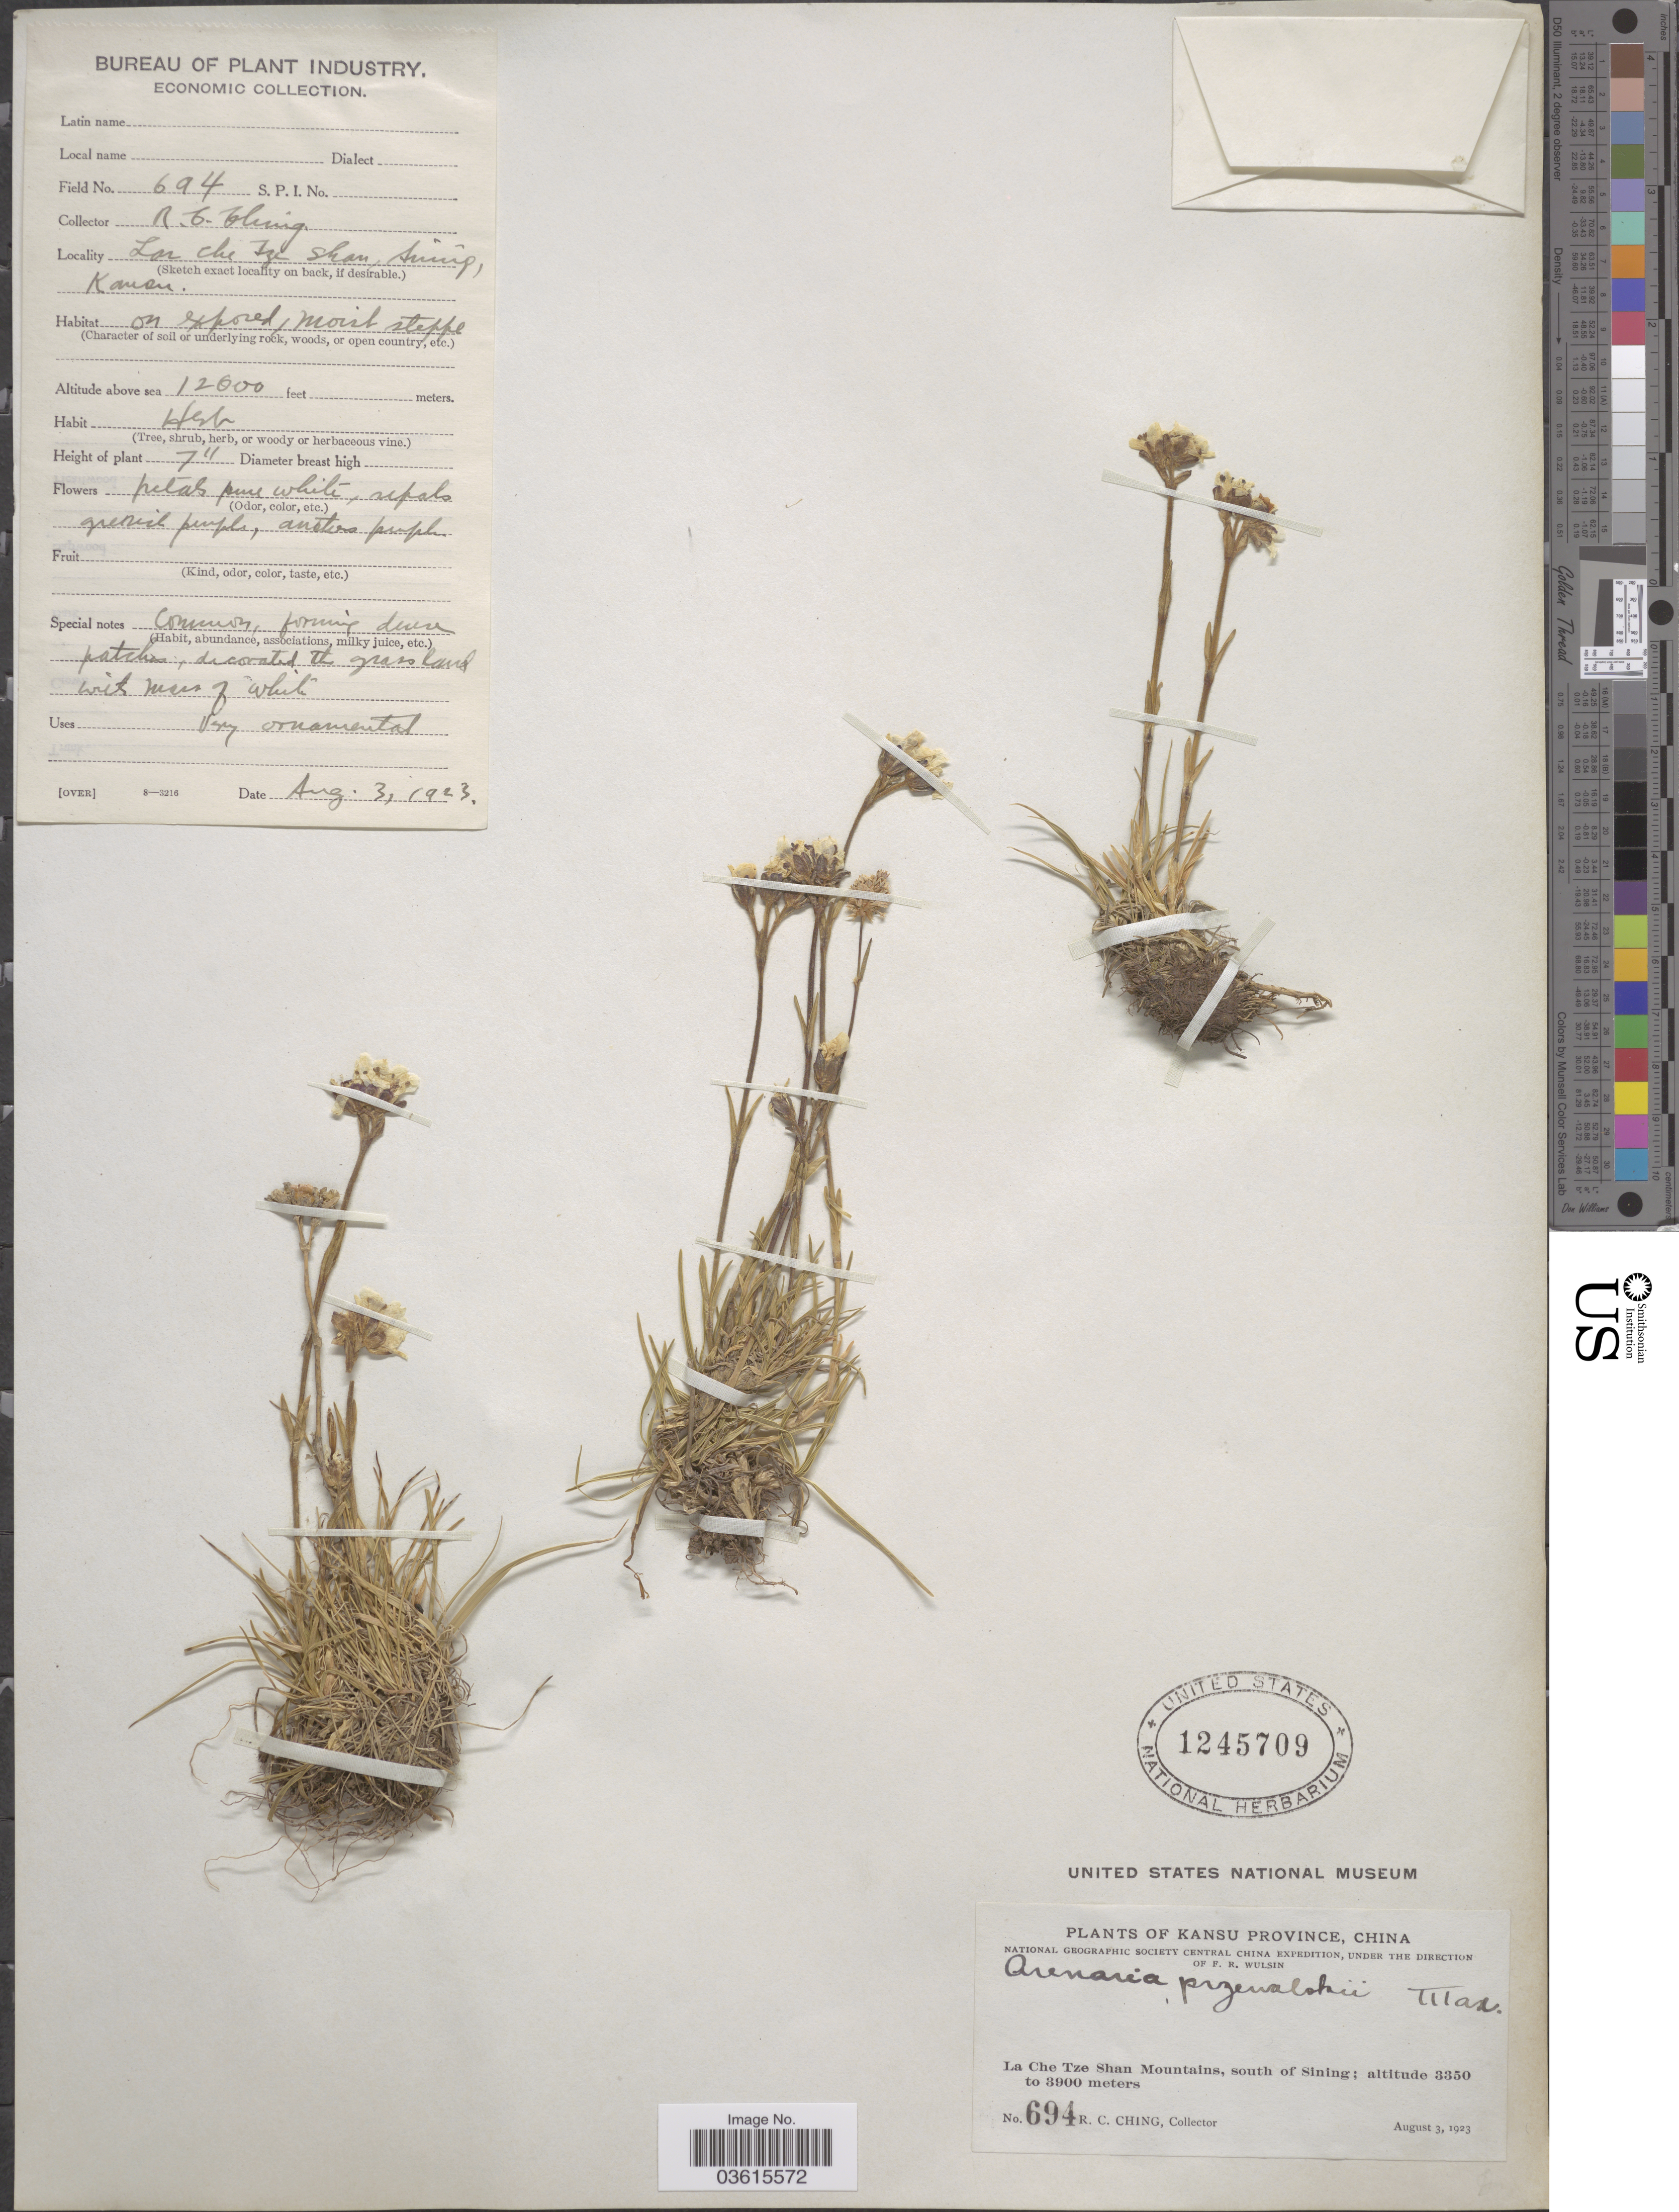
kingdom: Plantae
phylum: Tracheophyta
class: Magnoliopsida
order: Caryophyllales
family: Caryophyllaceae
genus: Arenaria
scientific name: Arenaria przewalskii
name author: Maxim.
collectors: R. C. Ching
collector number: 694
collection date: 1923-08-03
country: China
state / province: Gansu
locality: Kansu Province. La Che Tze Shan Mountains, south of Sining.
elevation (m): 3658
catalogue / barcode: US 1245709